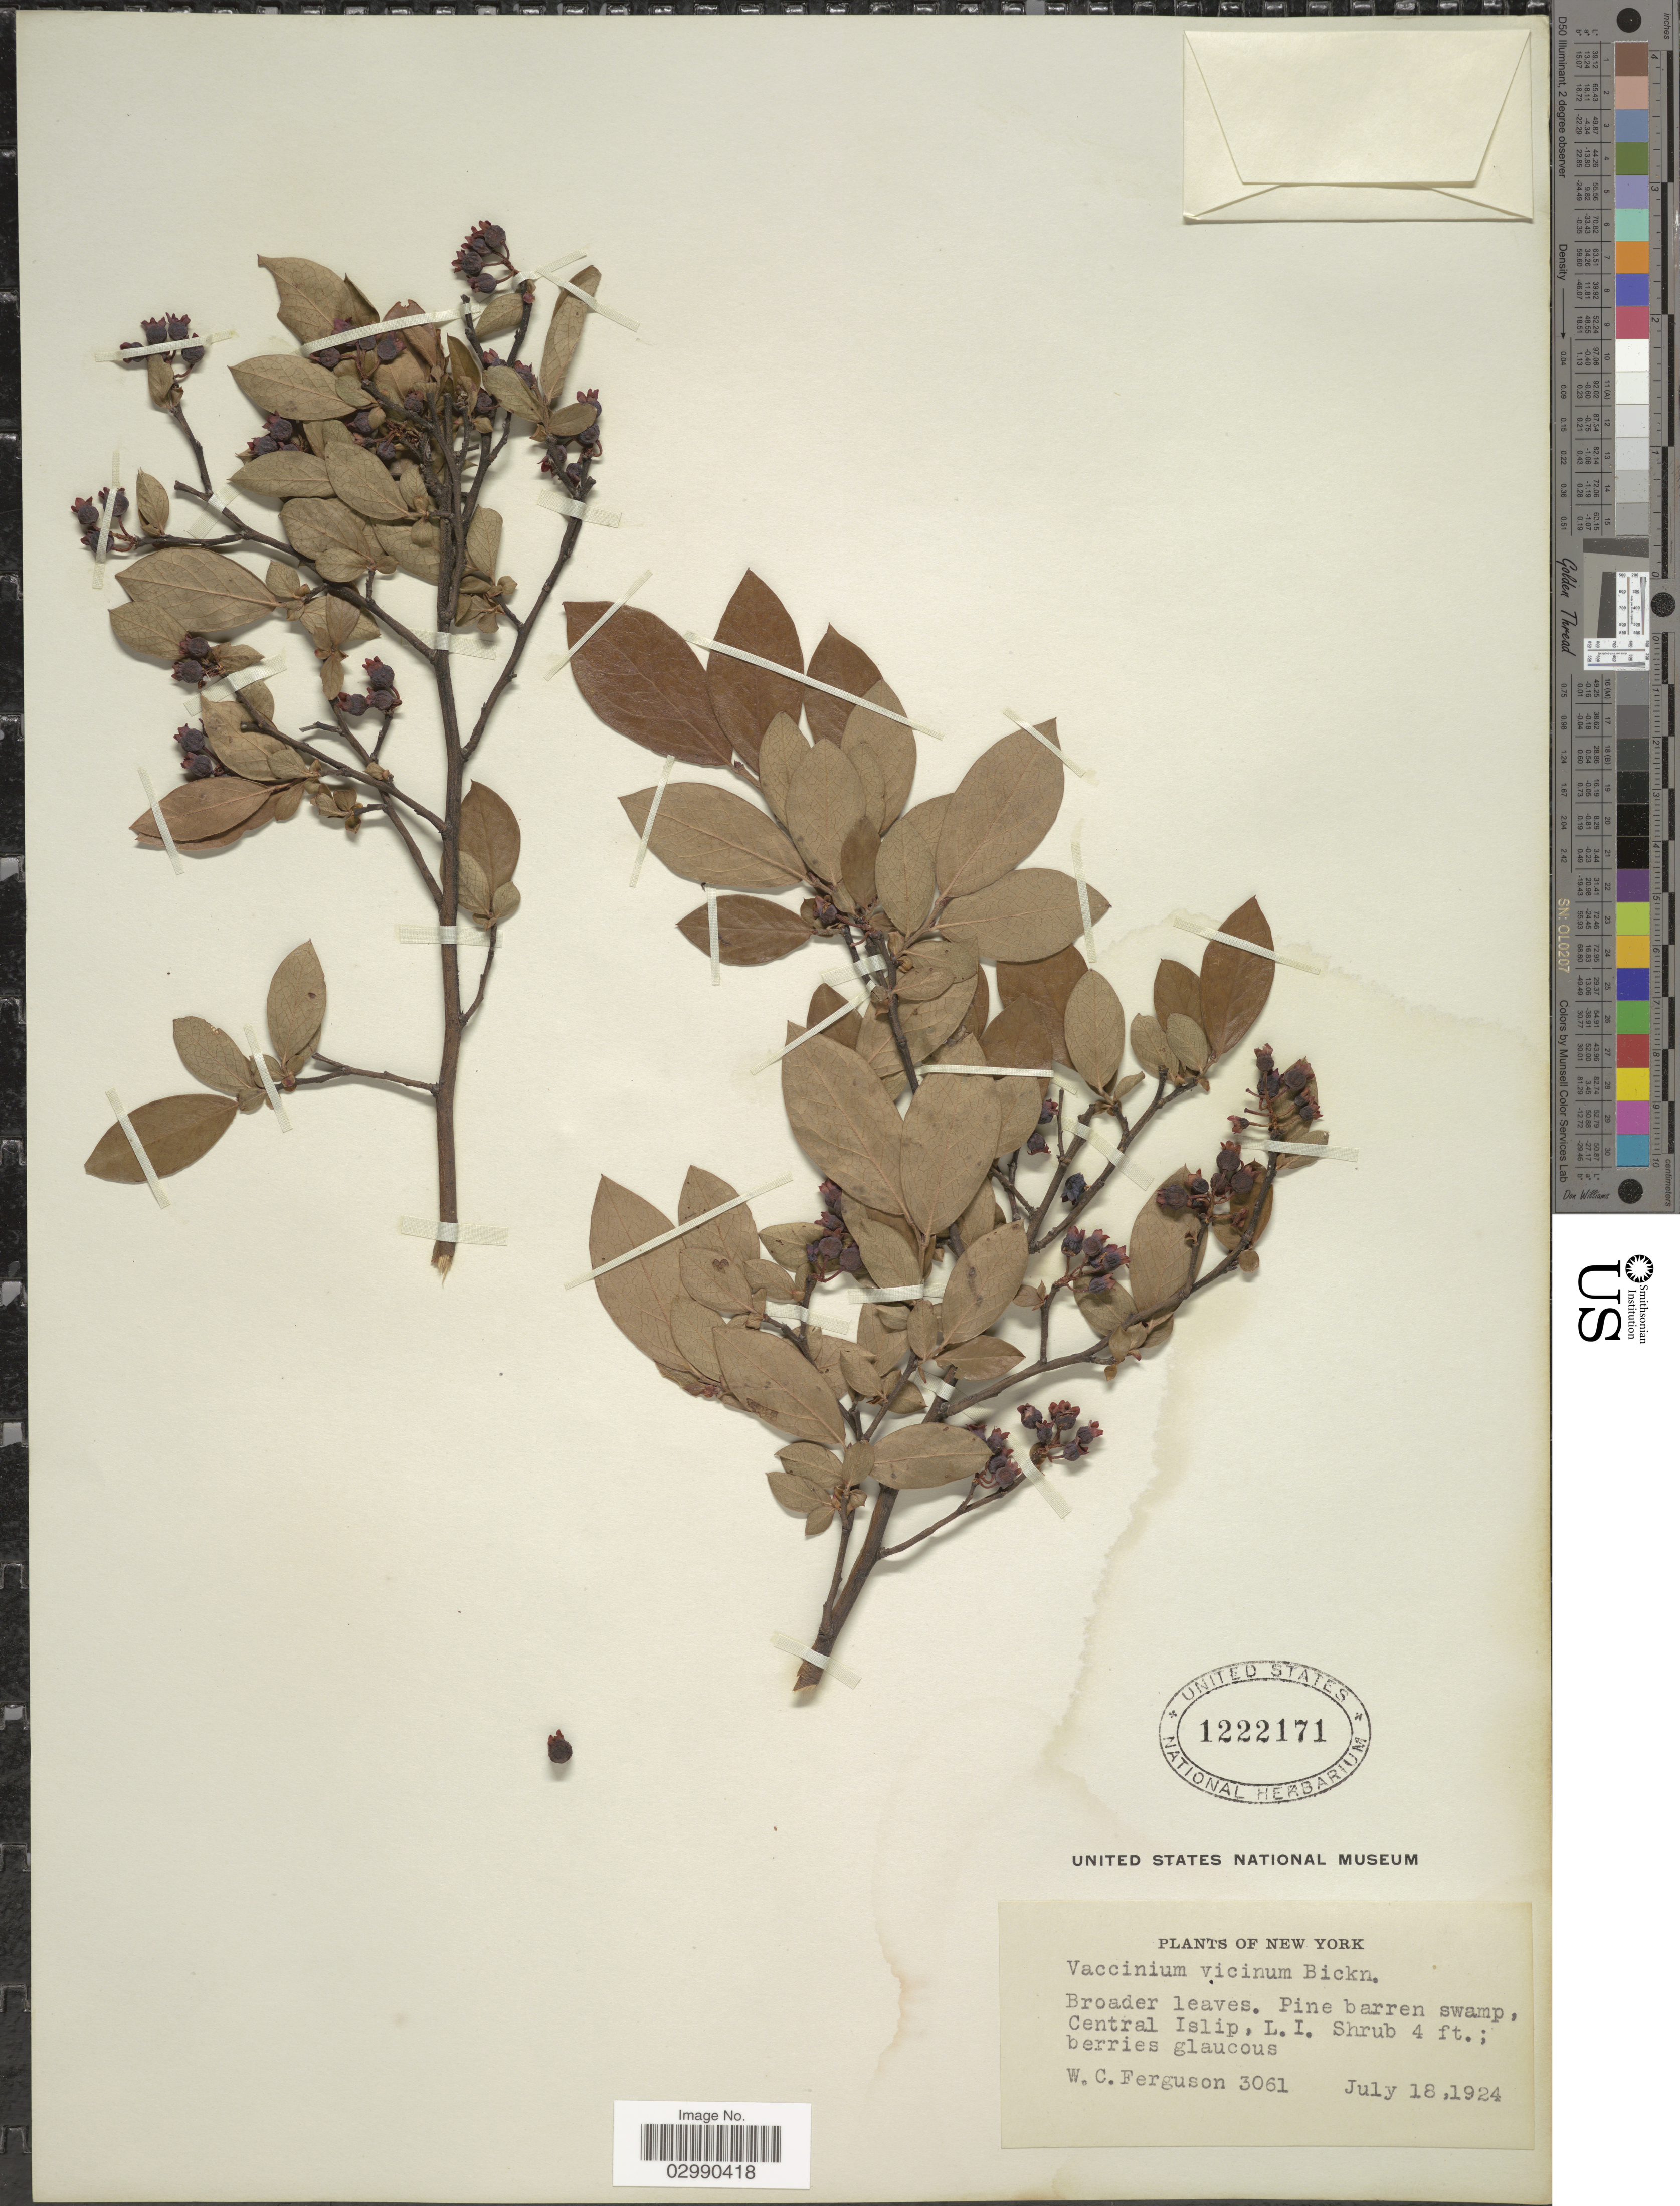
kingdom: Plantae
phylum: Tracheophyta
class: Magnoliopsida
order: Ericales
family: Ericaceae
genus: Vaccinium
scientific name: Vaccinium vicinum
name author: E.P. Bicknell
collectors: W. Ferguson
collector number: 3061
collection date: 1924-07-18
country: United States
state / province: New York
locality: Central Islip, L.I.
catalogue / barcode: US 1222171